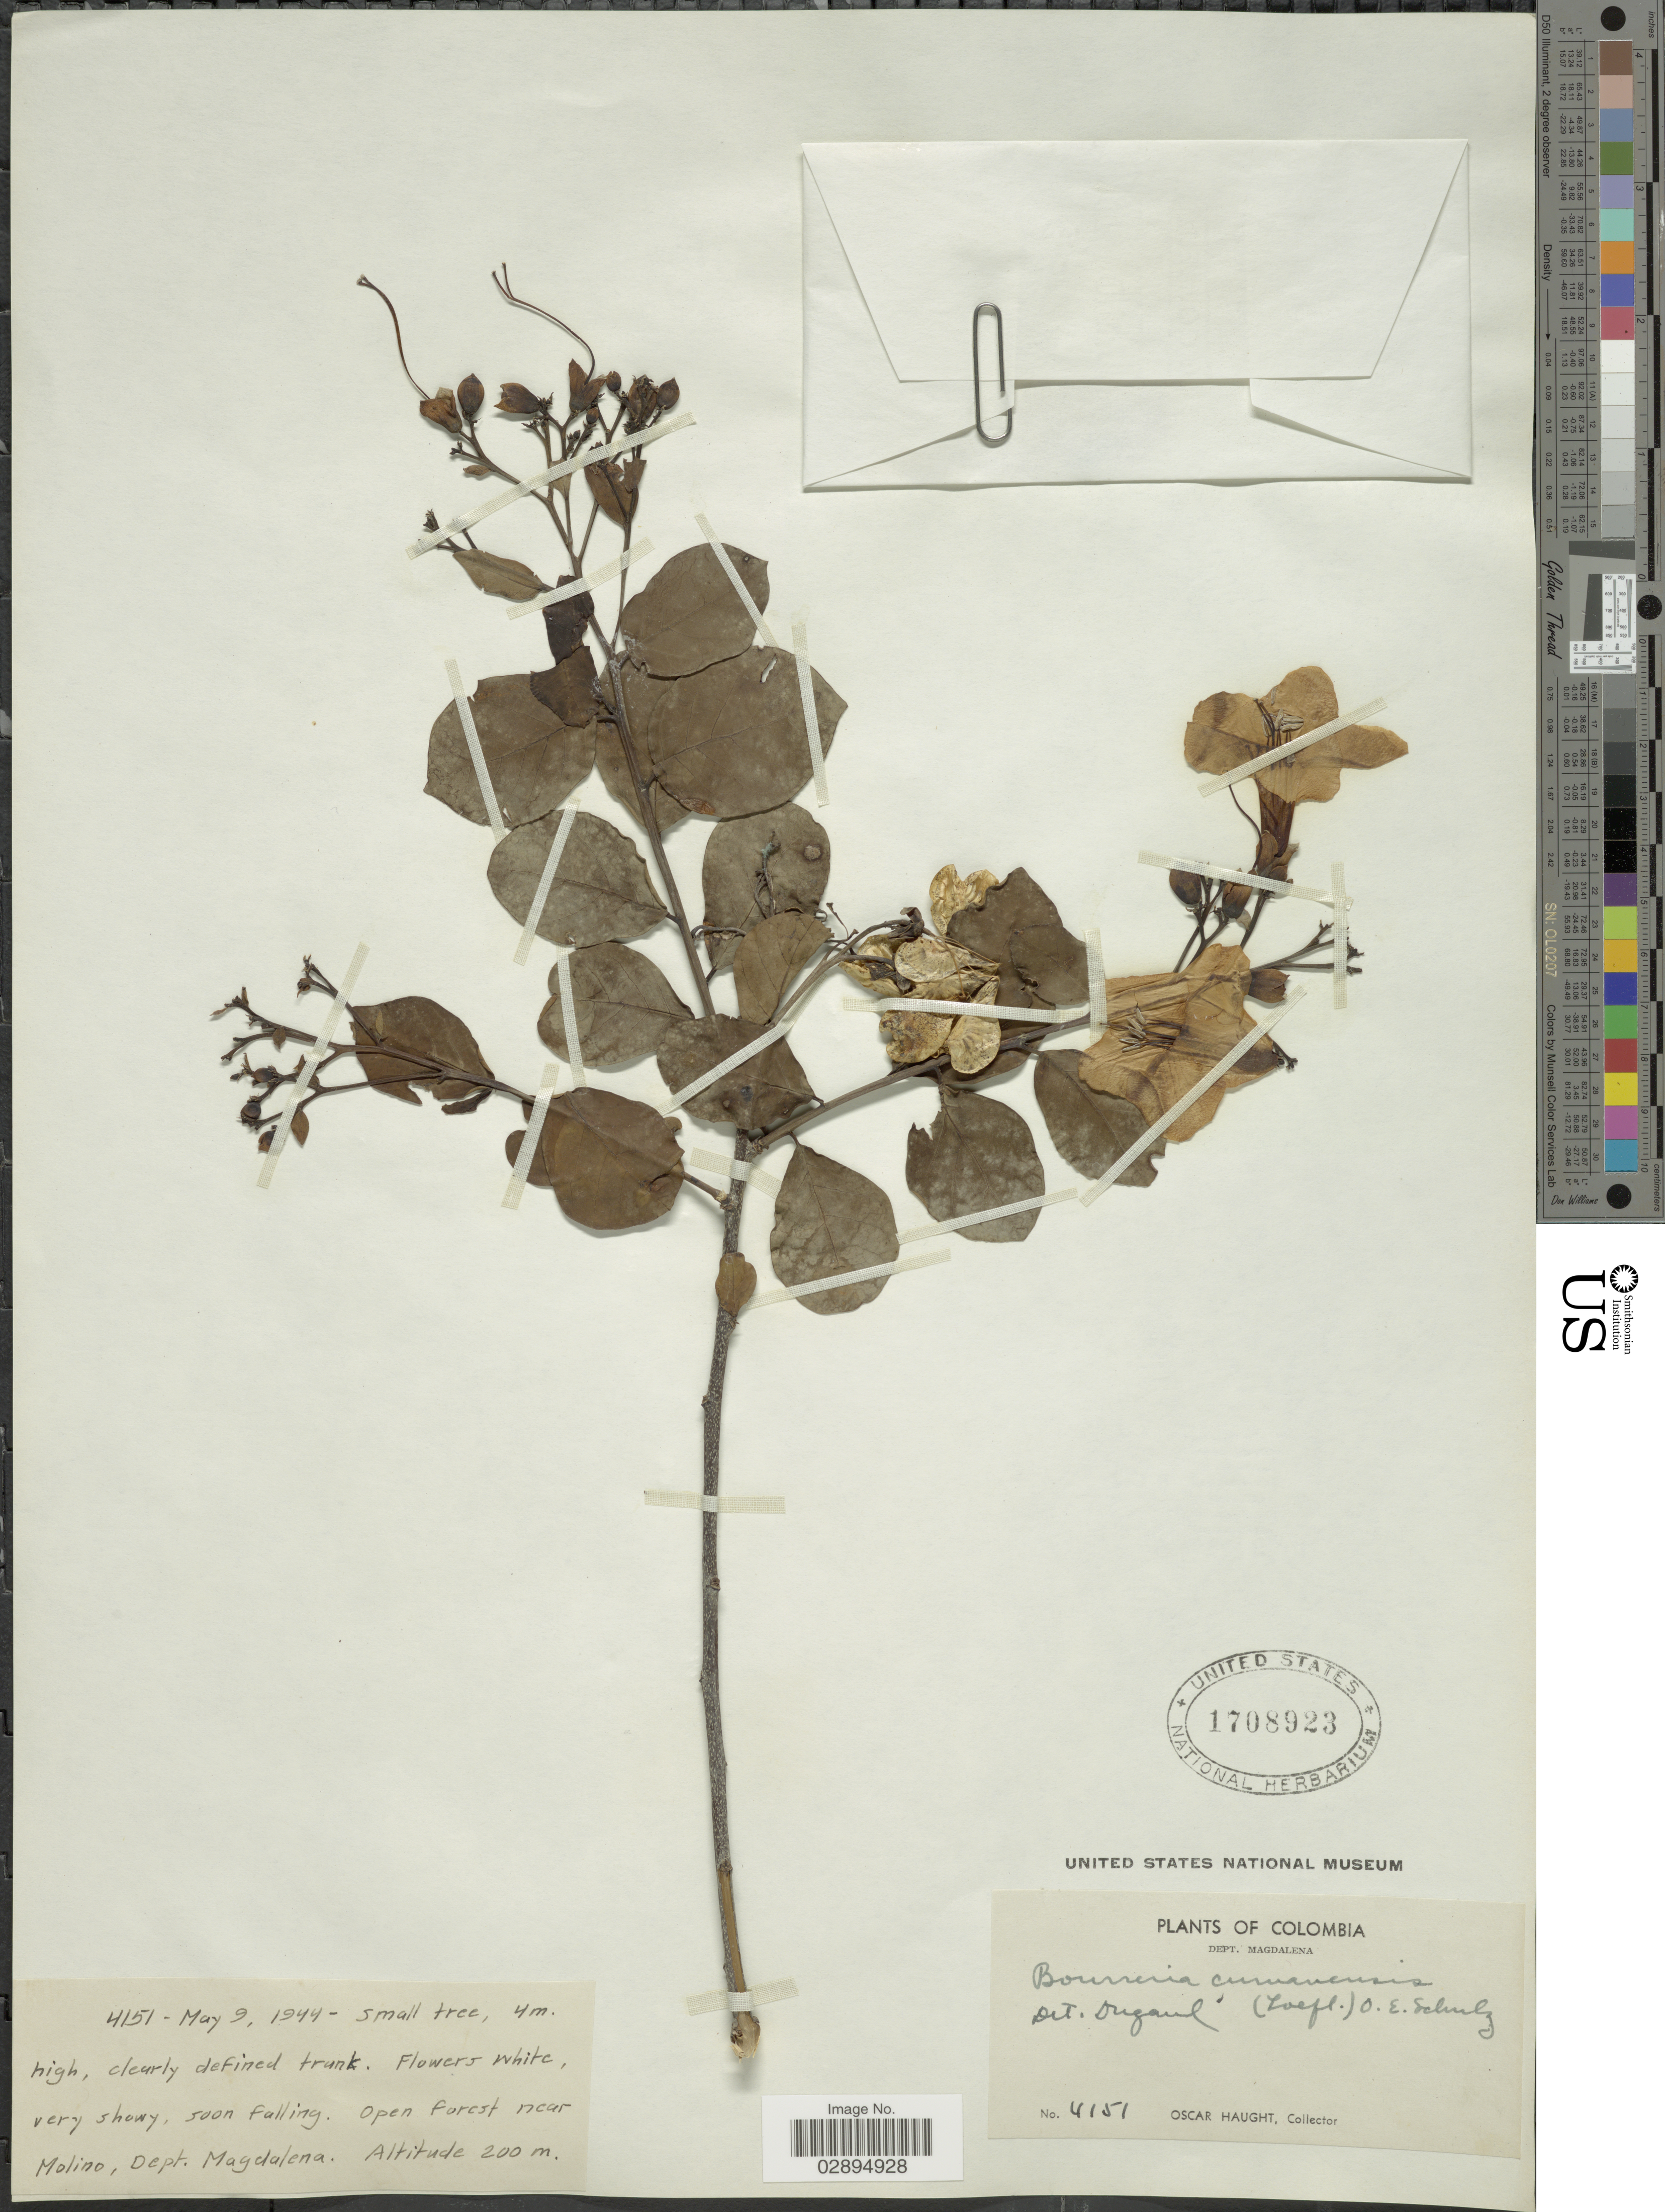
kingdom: Plantae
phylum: Tracheophyta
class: Magnoliopsida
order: Boraginales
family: Ehretiaceae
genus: Bourreria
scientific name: Bourreria exsucca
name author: (L.) Jacq.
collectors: O. L. Haught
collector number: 4151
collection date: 1944-05-09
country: Colombia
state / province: Magdalena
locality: Open forest near Molino, Dept. Magdalena.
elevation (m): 200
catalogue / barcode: US 1708923